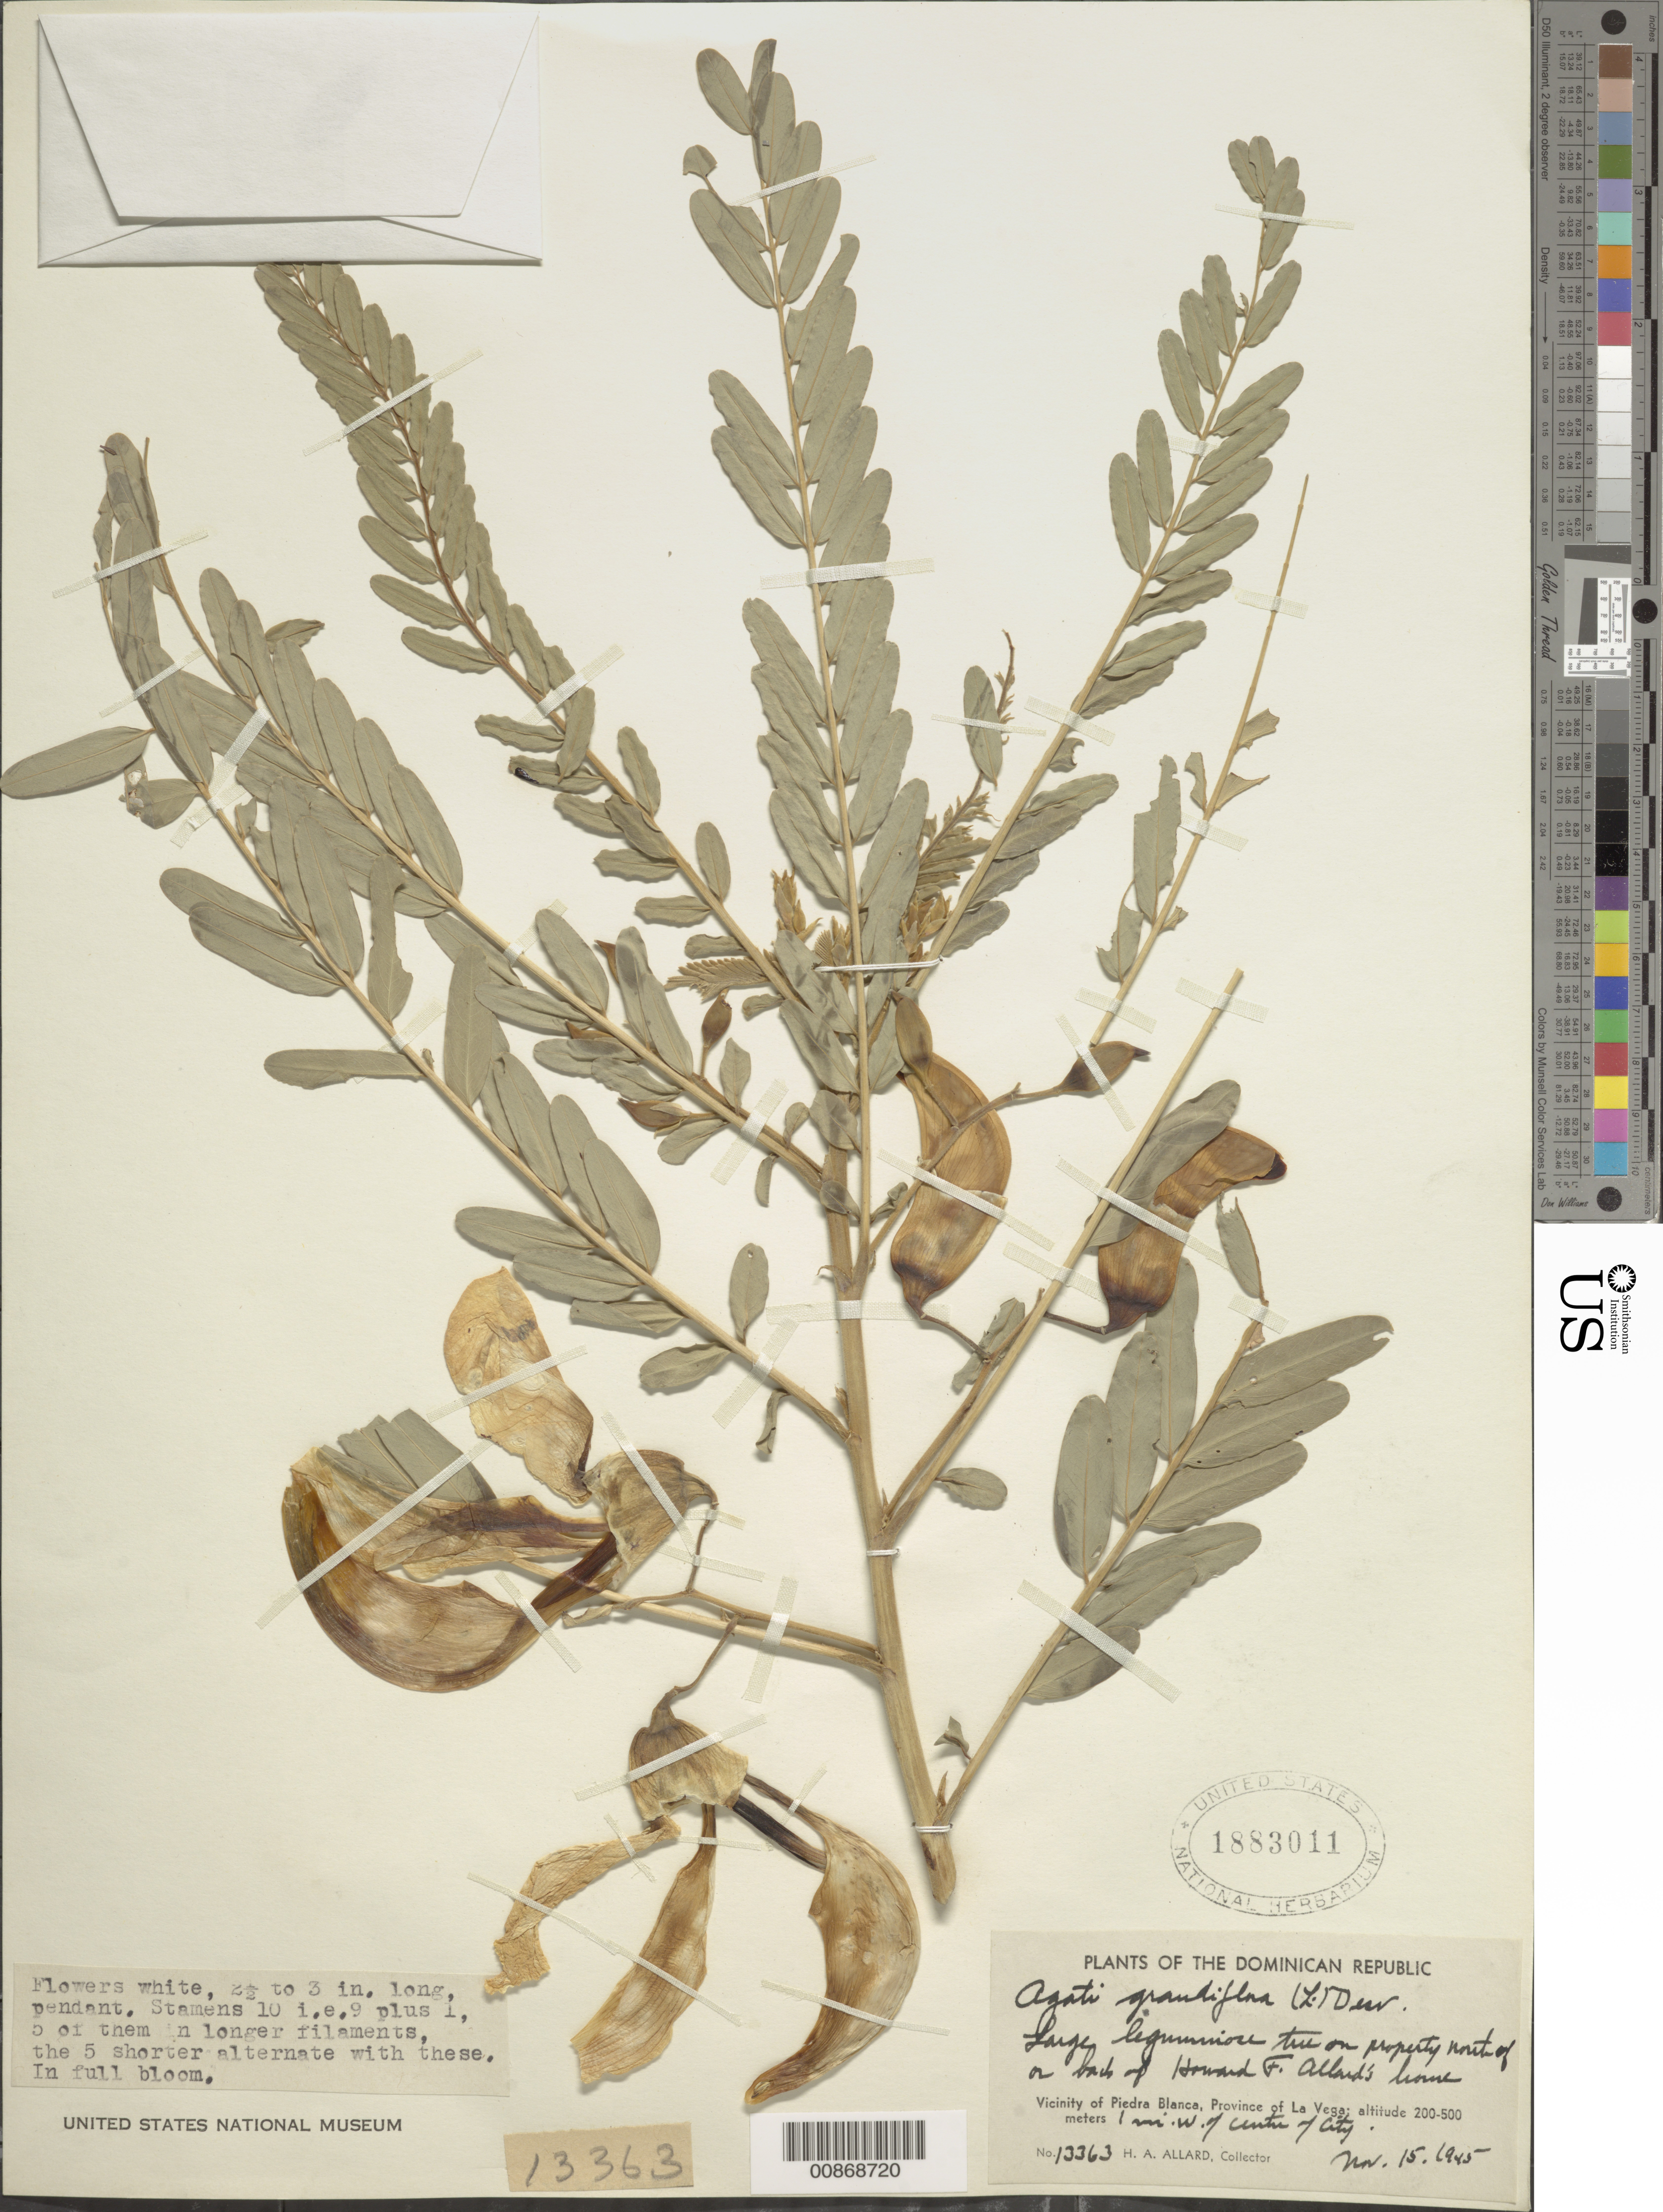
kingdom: Plantae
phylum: Tracheophyta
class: Magnoliopsida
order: Fabales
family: Fabaceae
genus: Sesbania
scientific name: Sesbania grandiflora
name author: (L.) Poir.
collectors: H. A. Allard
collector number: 13363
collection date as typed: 15 Nov 1945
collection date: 1945-11-15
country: Dominican Republic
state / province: La Vega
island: Hispaniola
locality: Vicinity of Piedra Blanca. On property north of or back of Howard F. Allad's home, 1 mi W of Center of City.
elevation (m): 200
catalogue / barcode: US 1883011